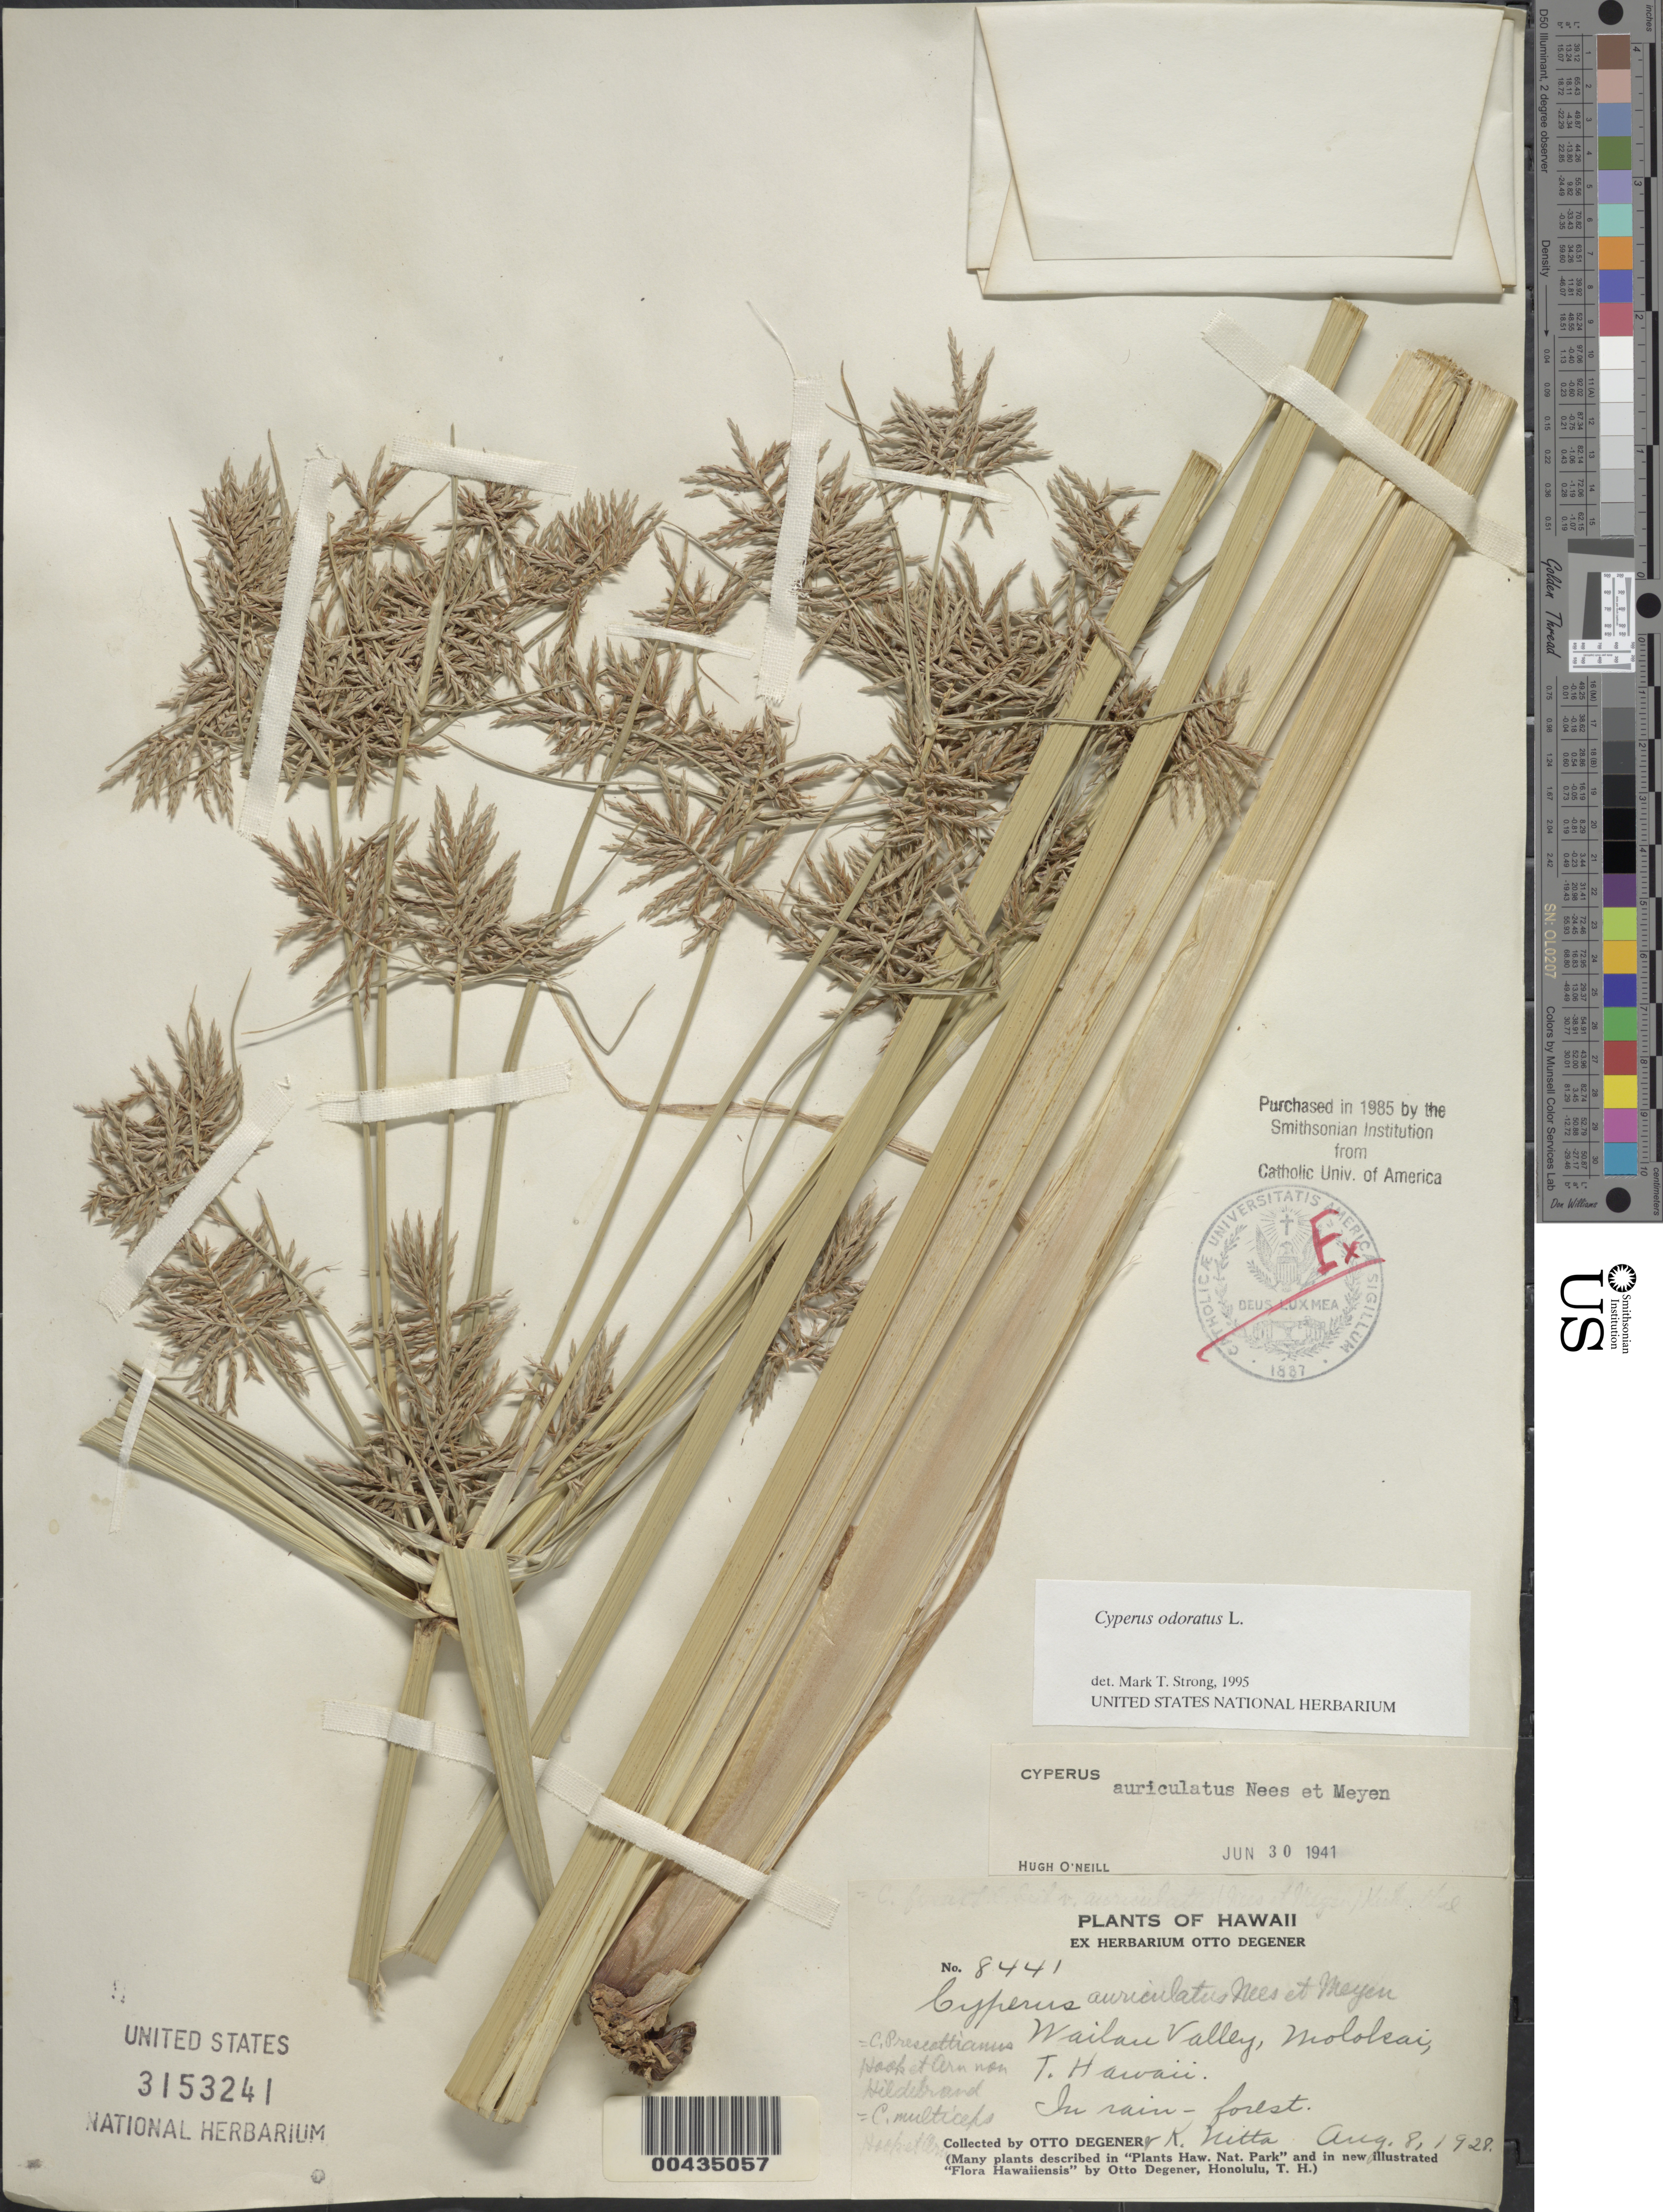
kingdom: Plantae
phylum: Tracheophyta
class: Liliopsida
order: Poales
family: Cyperaceae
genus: Cyperus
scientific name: Cyperus prescottianus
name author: Hook. & Arn.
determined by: Wagner, W. L., (BOT), Smithsonian Institution - National Museum of Natural History (UNITED STATES)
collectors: O. Degener & K. Nitta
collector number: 8441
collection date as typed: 8 Aug 1928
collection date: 1928-08-08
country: United States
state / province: Hawaii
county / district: Maui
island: Moloka'i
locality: Wailau Valley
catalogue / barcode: US 3153241